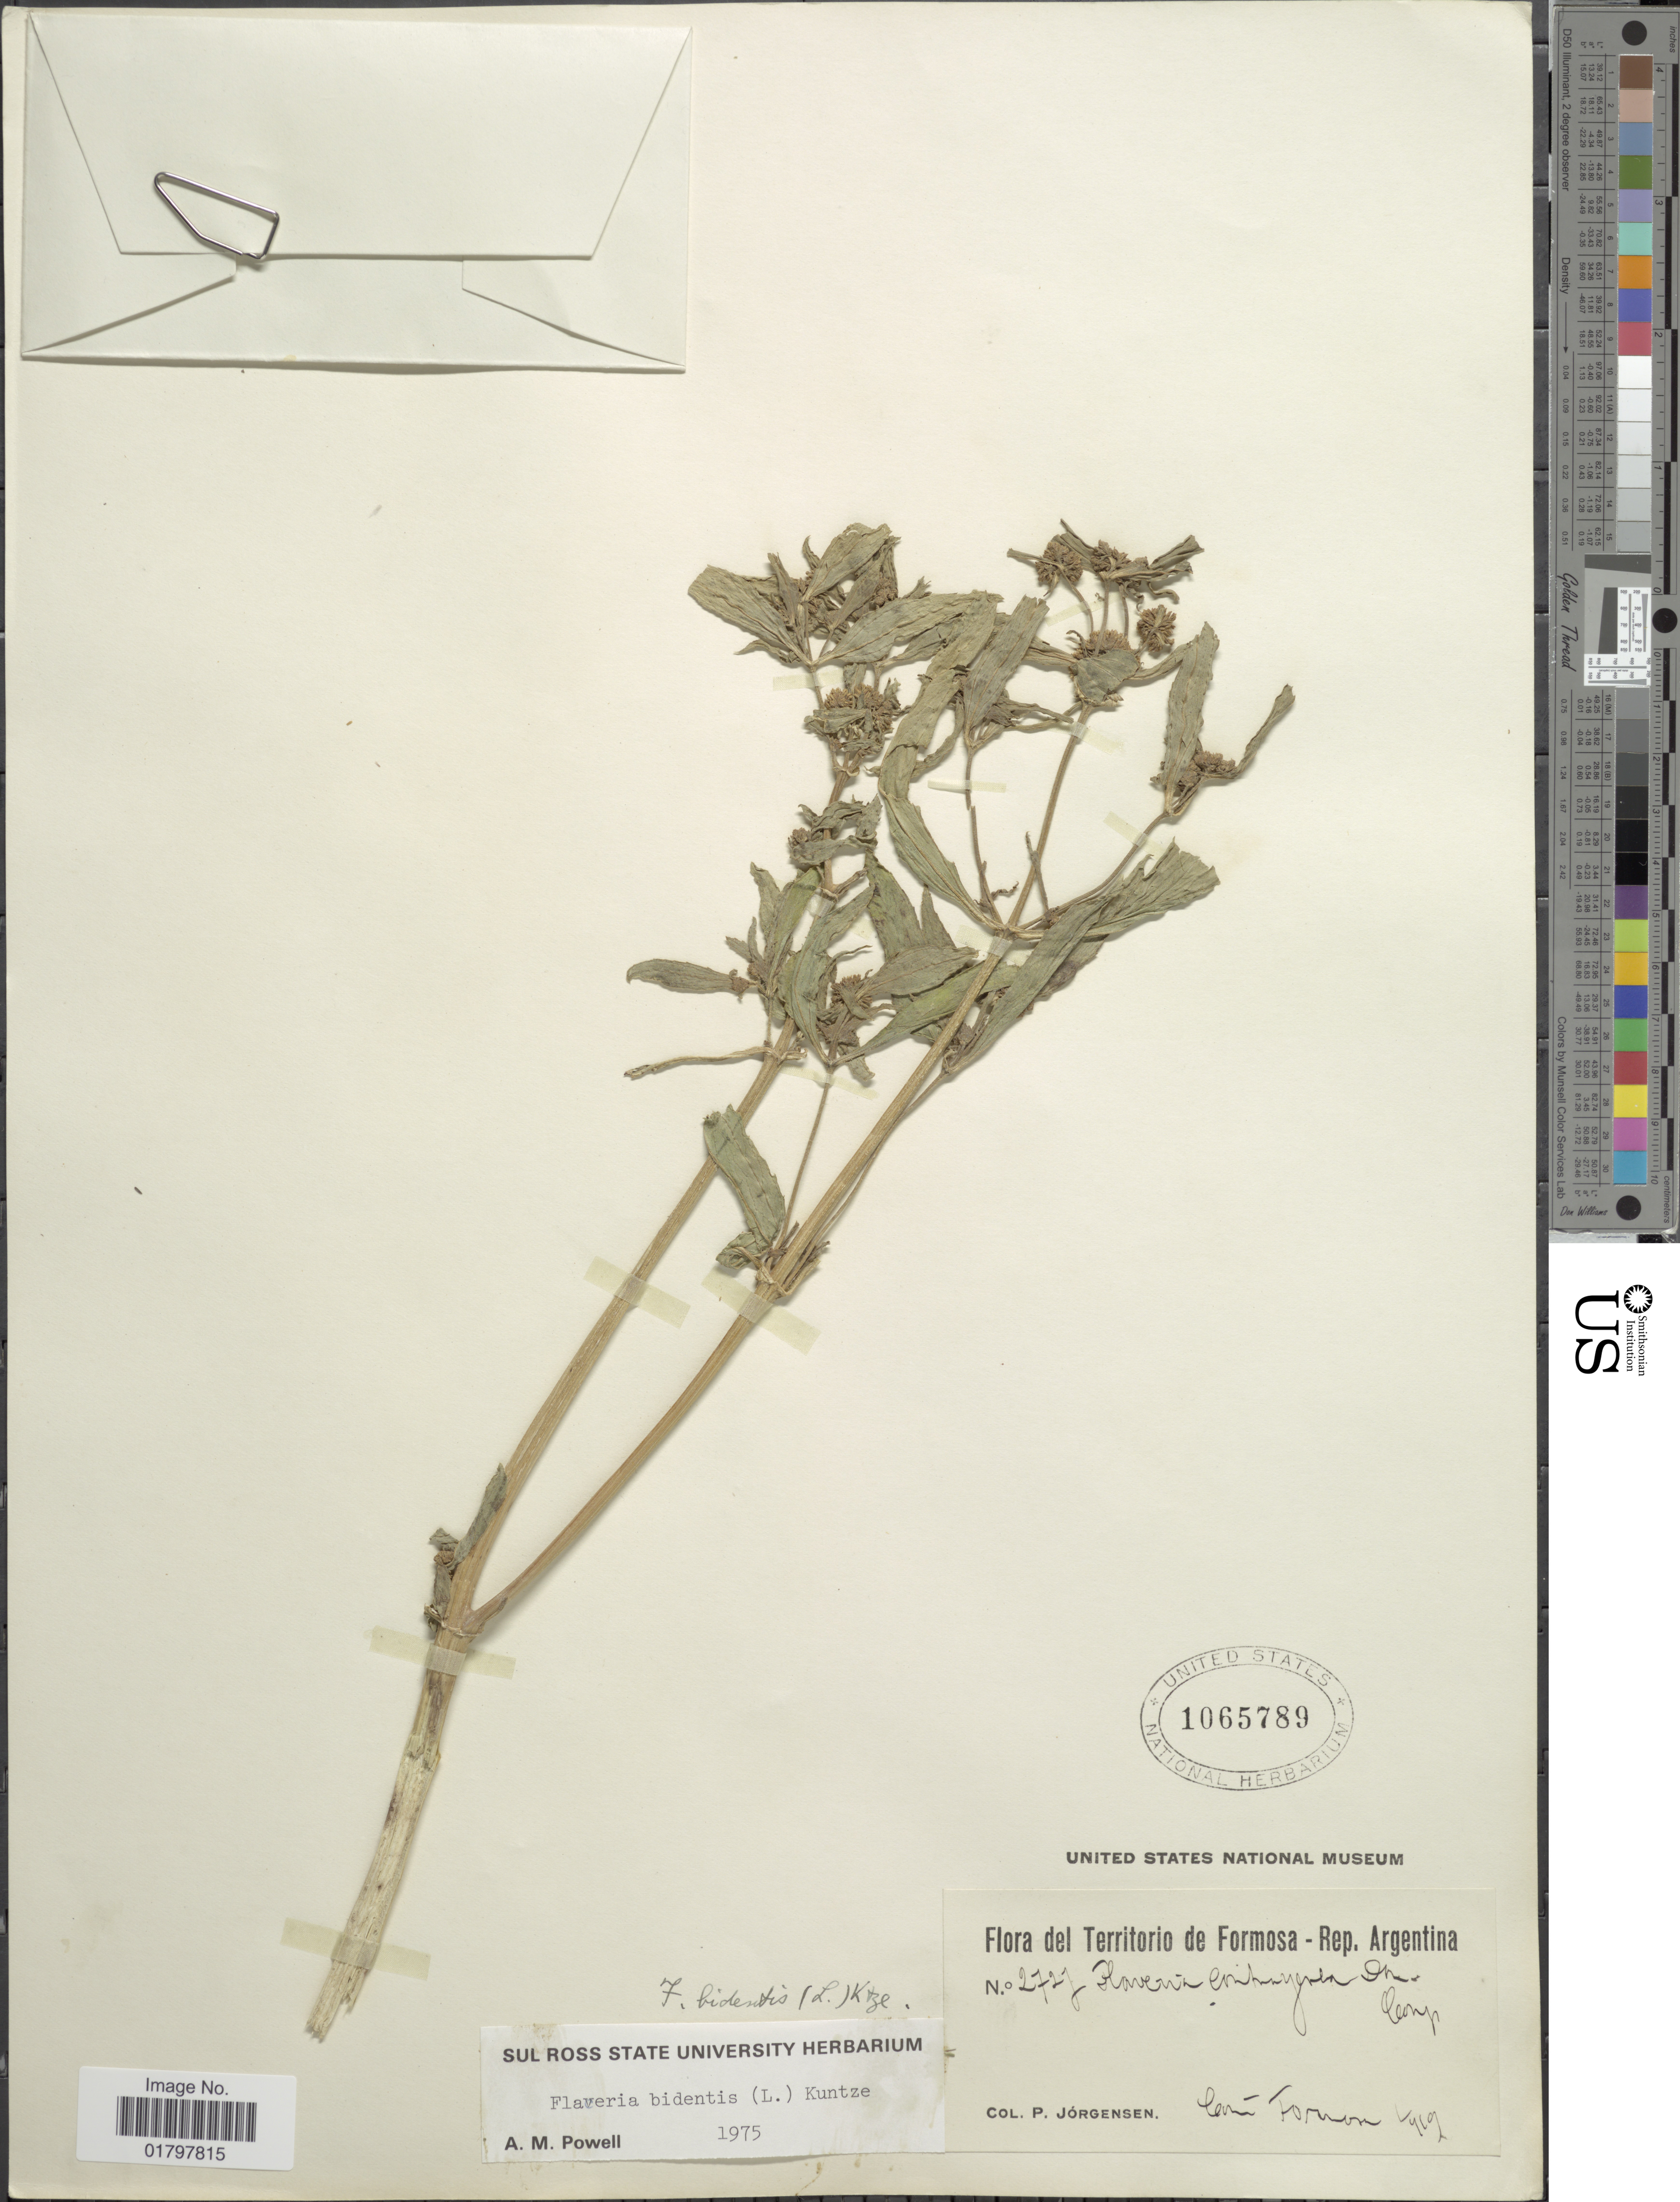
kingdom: Plantae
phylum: Tracheophyta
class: Magnoliopsida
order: Asterales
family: Asteraceae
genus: Flaveria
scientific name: Flaveria bidentis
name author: (L.) Kuntze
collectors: P. Jörgensen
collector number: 2727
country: Argentina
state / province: Formosa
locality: Territorio de Formosa - Rep. Argentina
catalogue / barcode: US 1065789